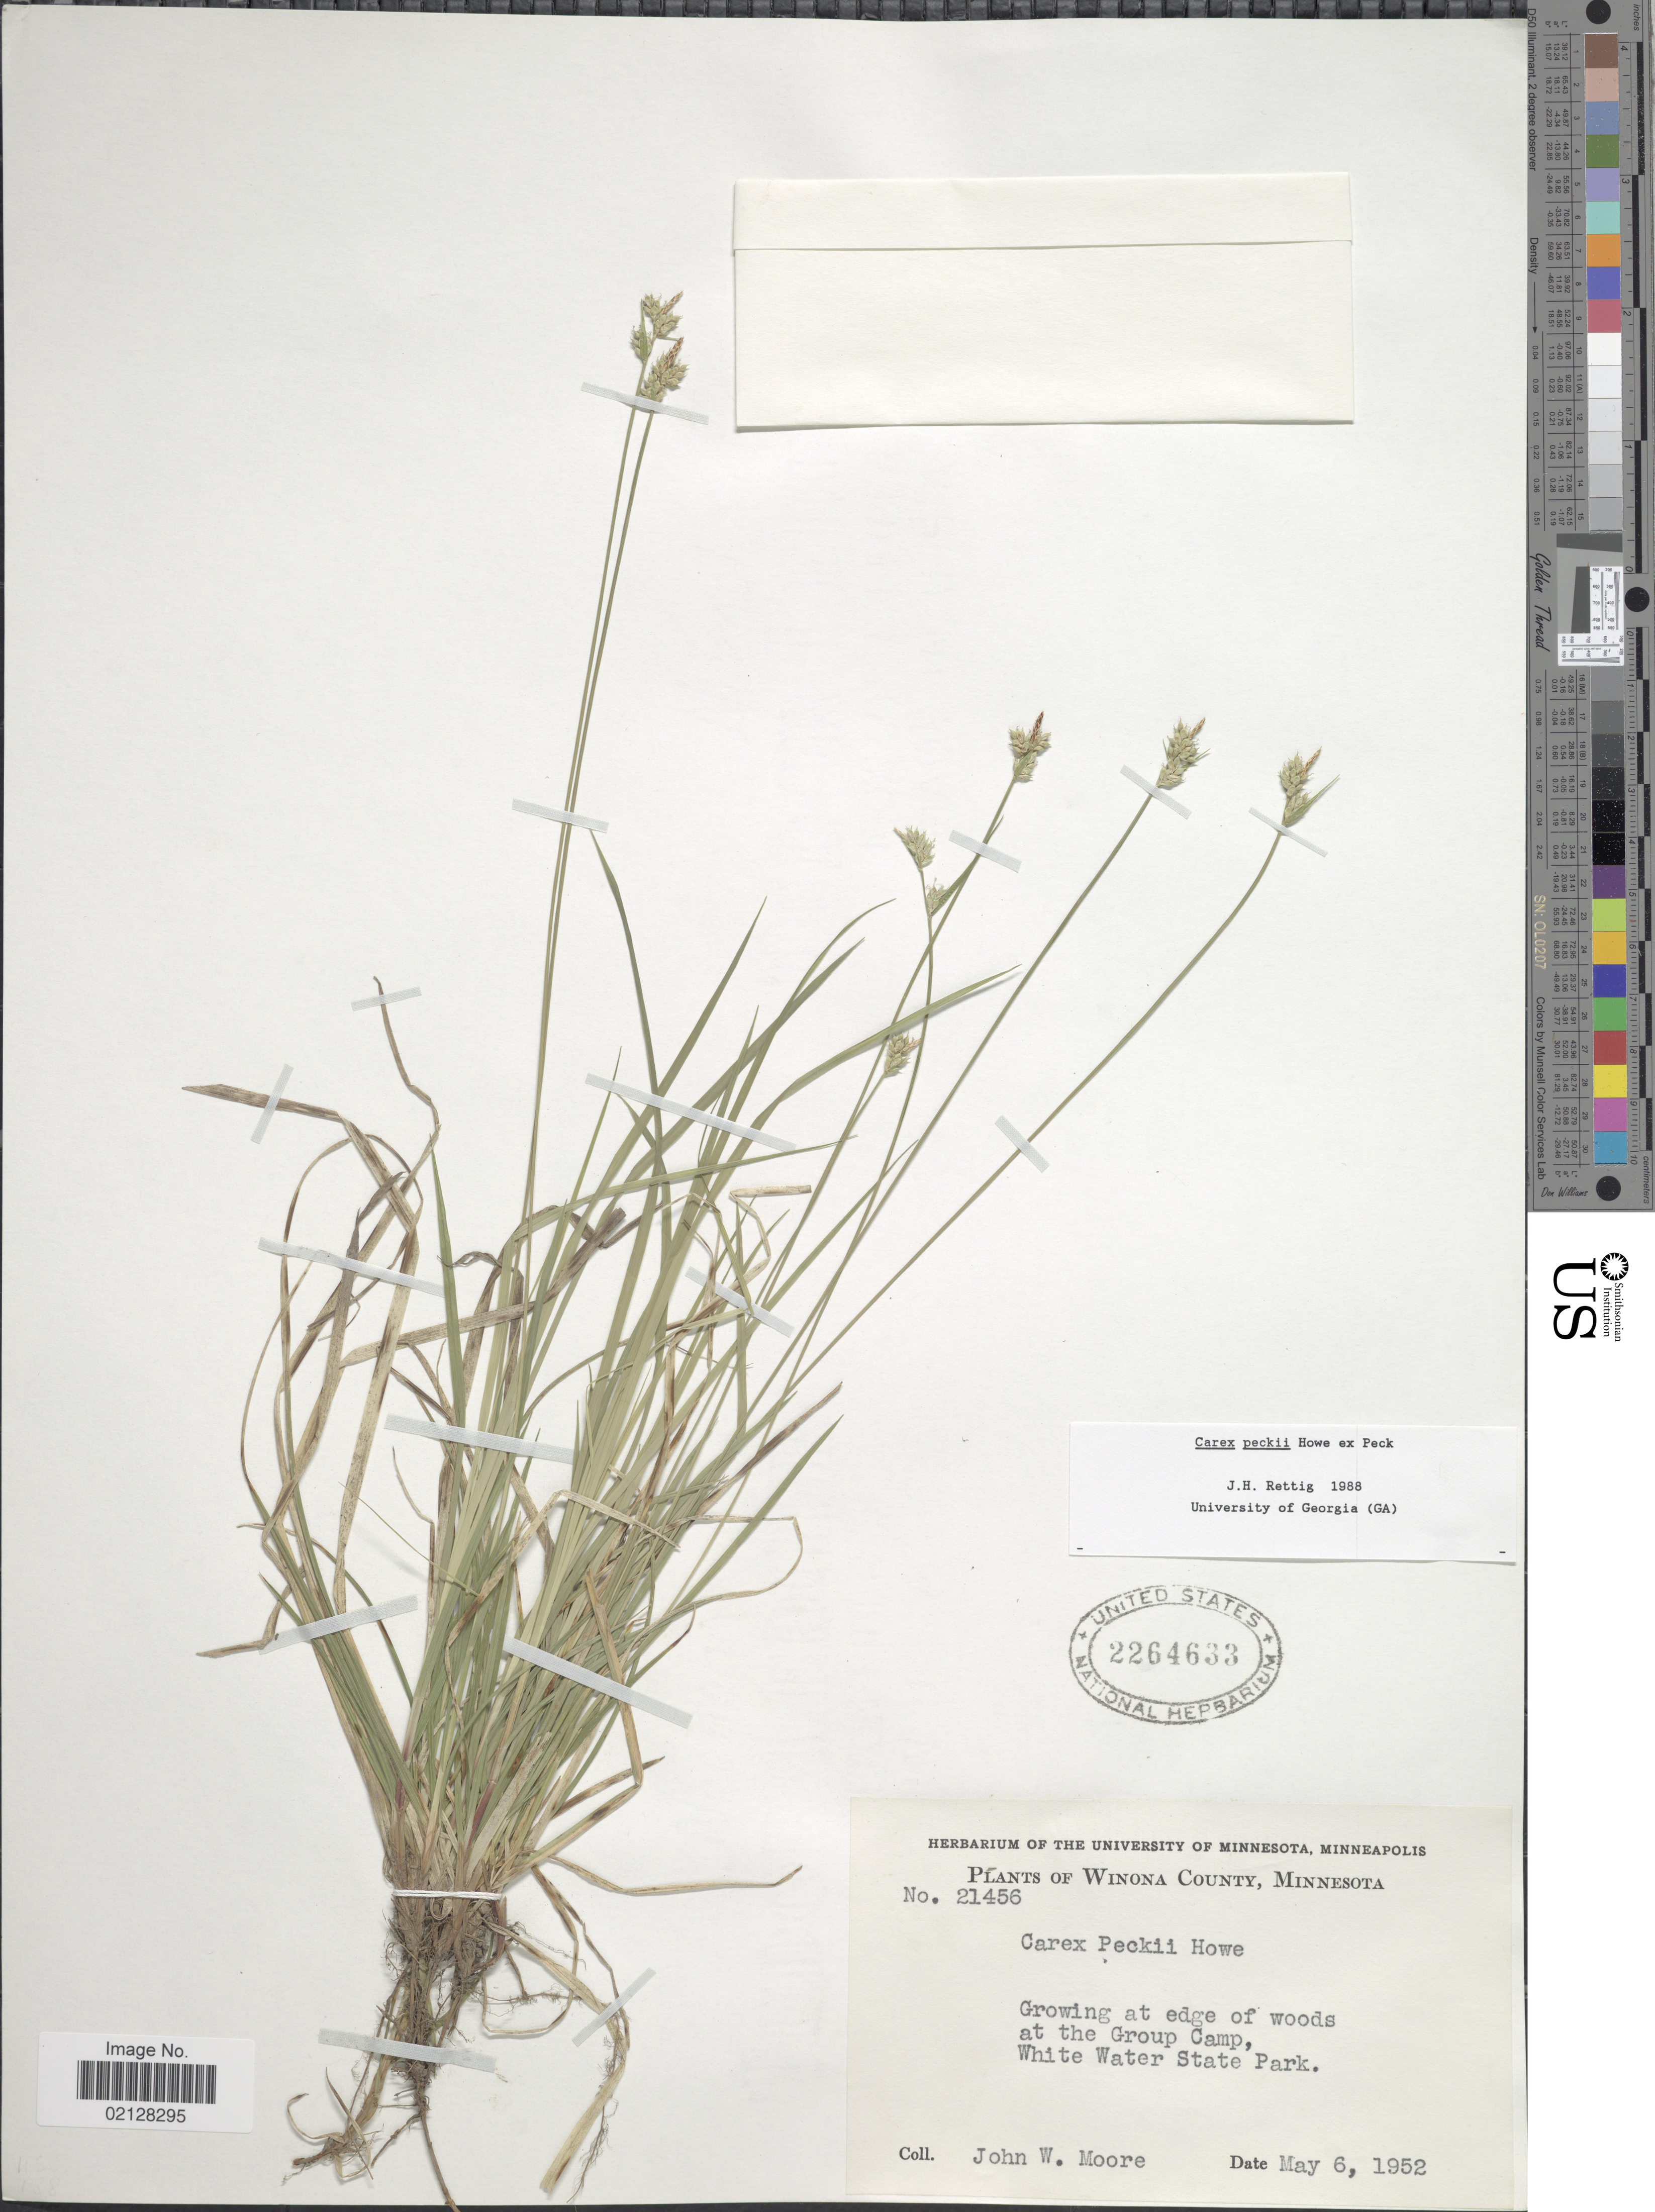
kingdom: Plantae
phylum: Tracheophyta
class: Liliopsida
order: Poales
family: Cyperaceae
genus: Carex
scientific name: Carex peckii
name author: Howe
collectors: J. Moore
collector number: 21456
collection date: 1952-05-06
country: United States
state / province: Minnesota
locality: Winona County. Growing at edge of woods at the Group Camp, White Water State Park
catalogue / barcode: US 2264633